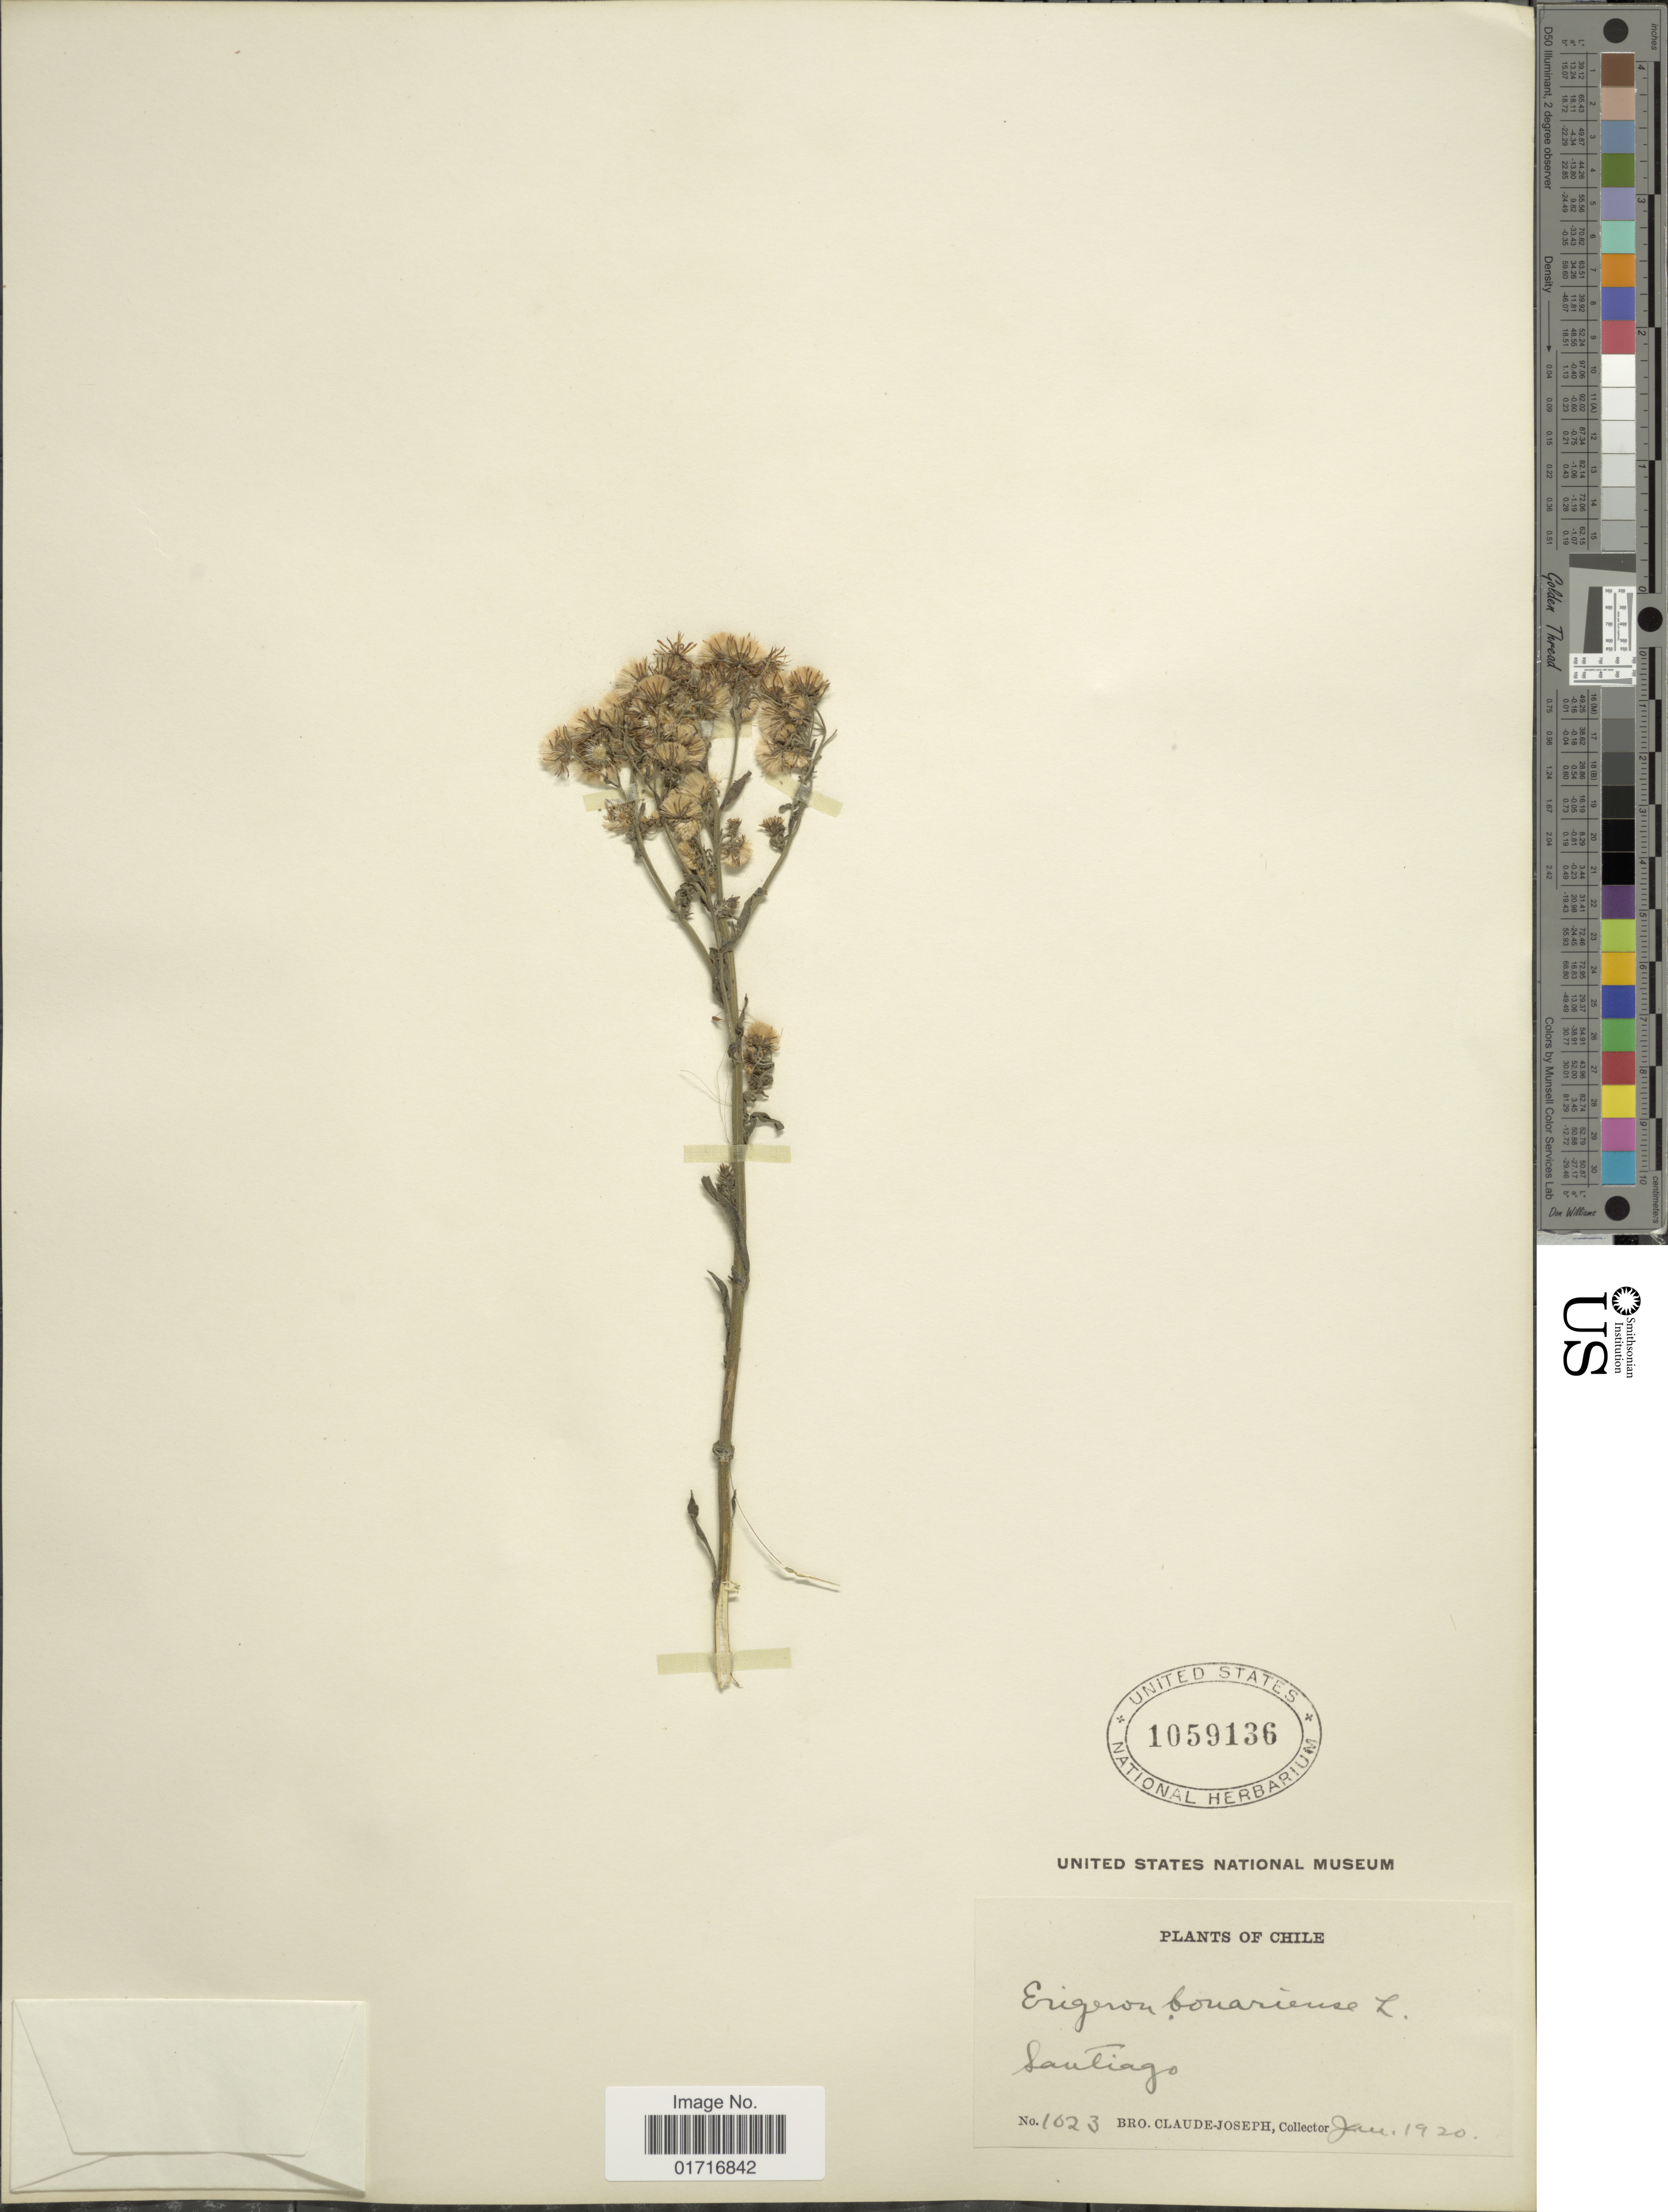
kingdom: Plantae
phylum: Tracheophyta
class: Magnoliopsida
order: Asterales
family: Asteraceae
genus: Conyza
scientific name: Conyza bonariensis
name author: (L.) Cronq.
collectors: Bro. Claude-Joseph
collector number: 1023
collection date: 1920-01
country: Chile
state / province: Región Metropolitana (RM)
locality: Santiago,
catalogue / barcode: US 1059136